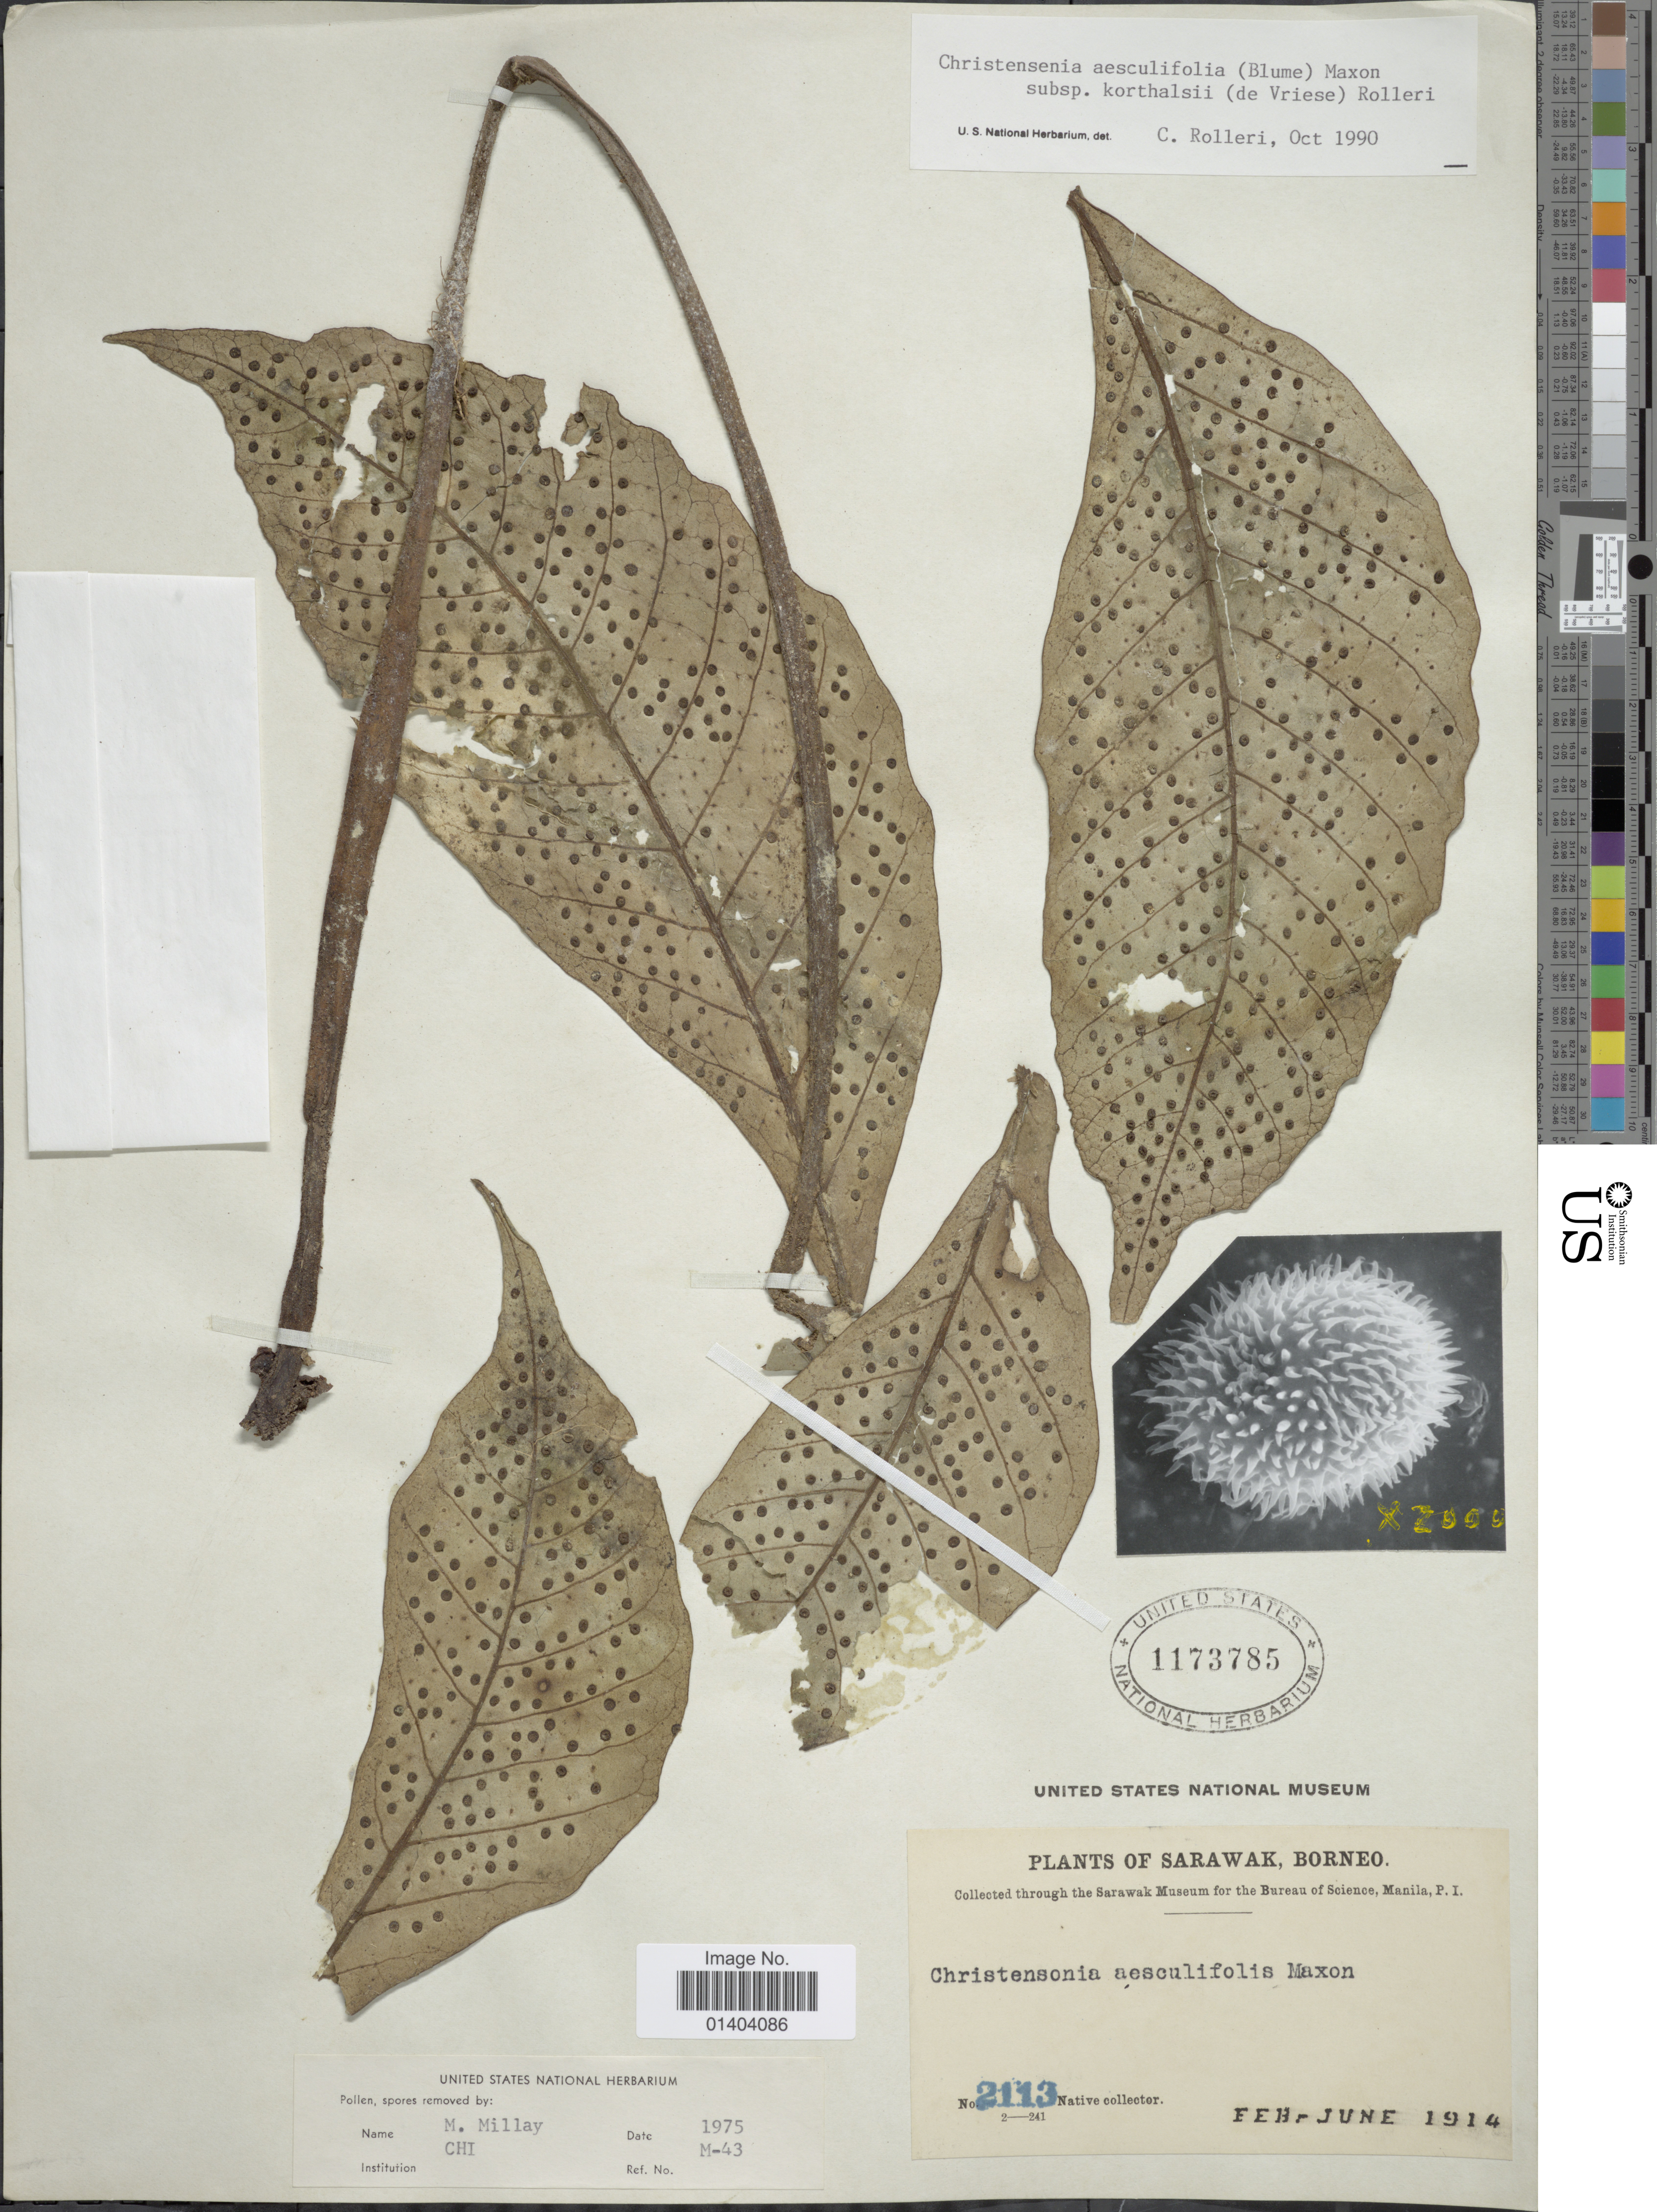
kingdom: Plantae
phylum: Tracheophyta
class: Polypodiopsida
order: Marattiales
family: Marattiaceae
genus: Christensenia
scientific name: Christensenia aesculifolia subsp. korthalsii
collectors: Native collector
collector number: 2113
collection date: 1914-02/1914-06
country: Malaysia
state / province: Sarawak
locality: Sarawak, Borneo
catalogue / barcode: US 1173785